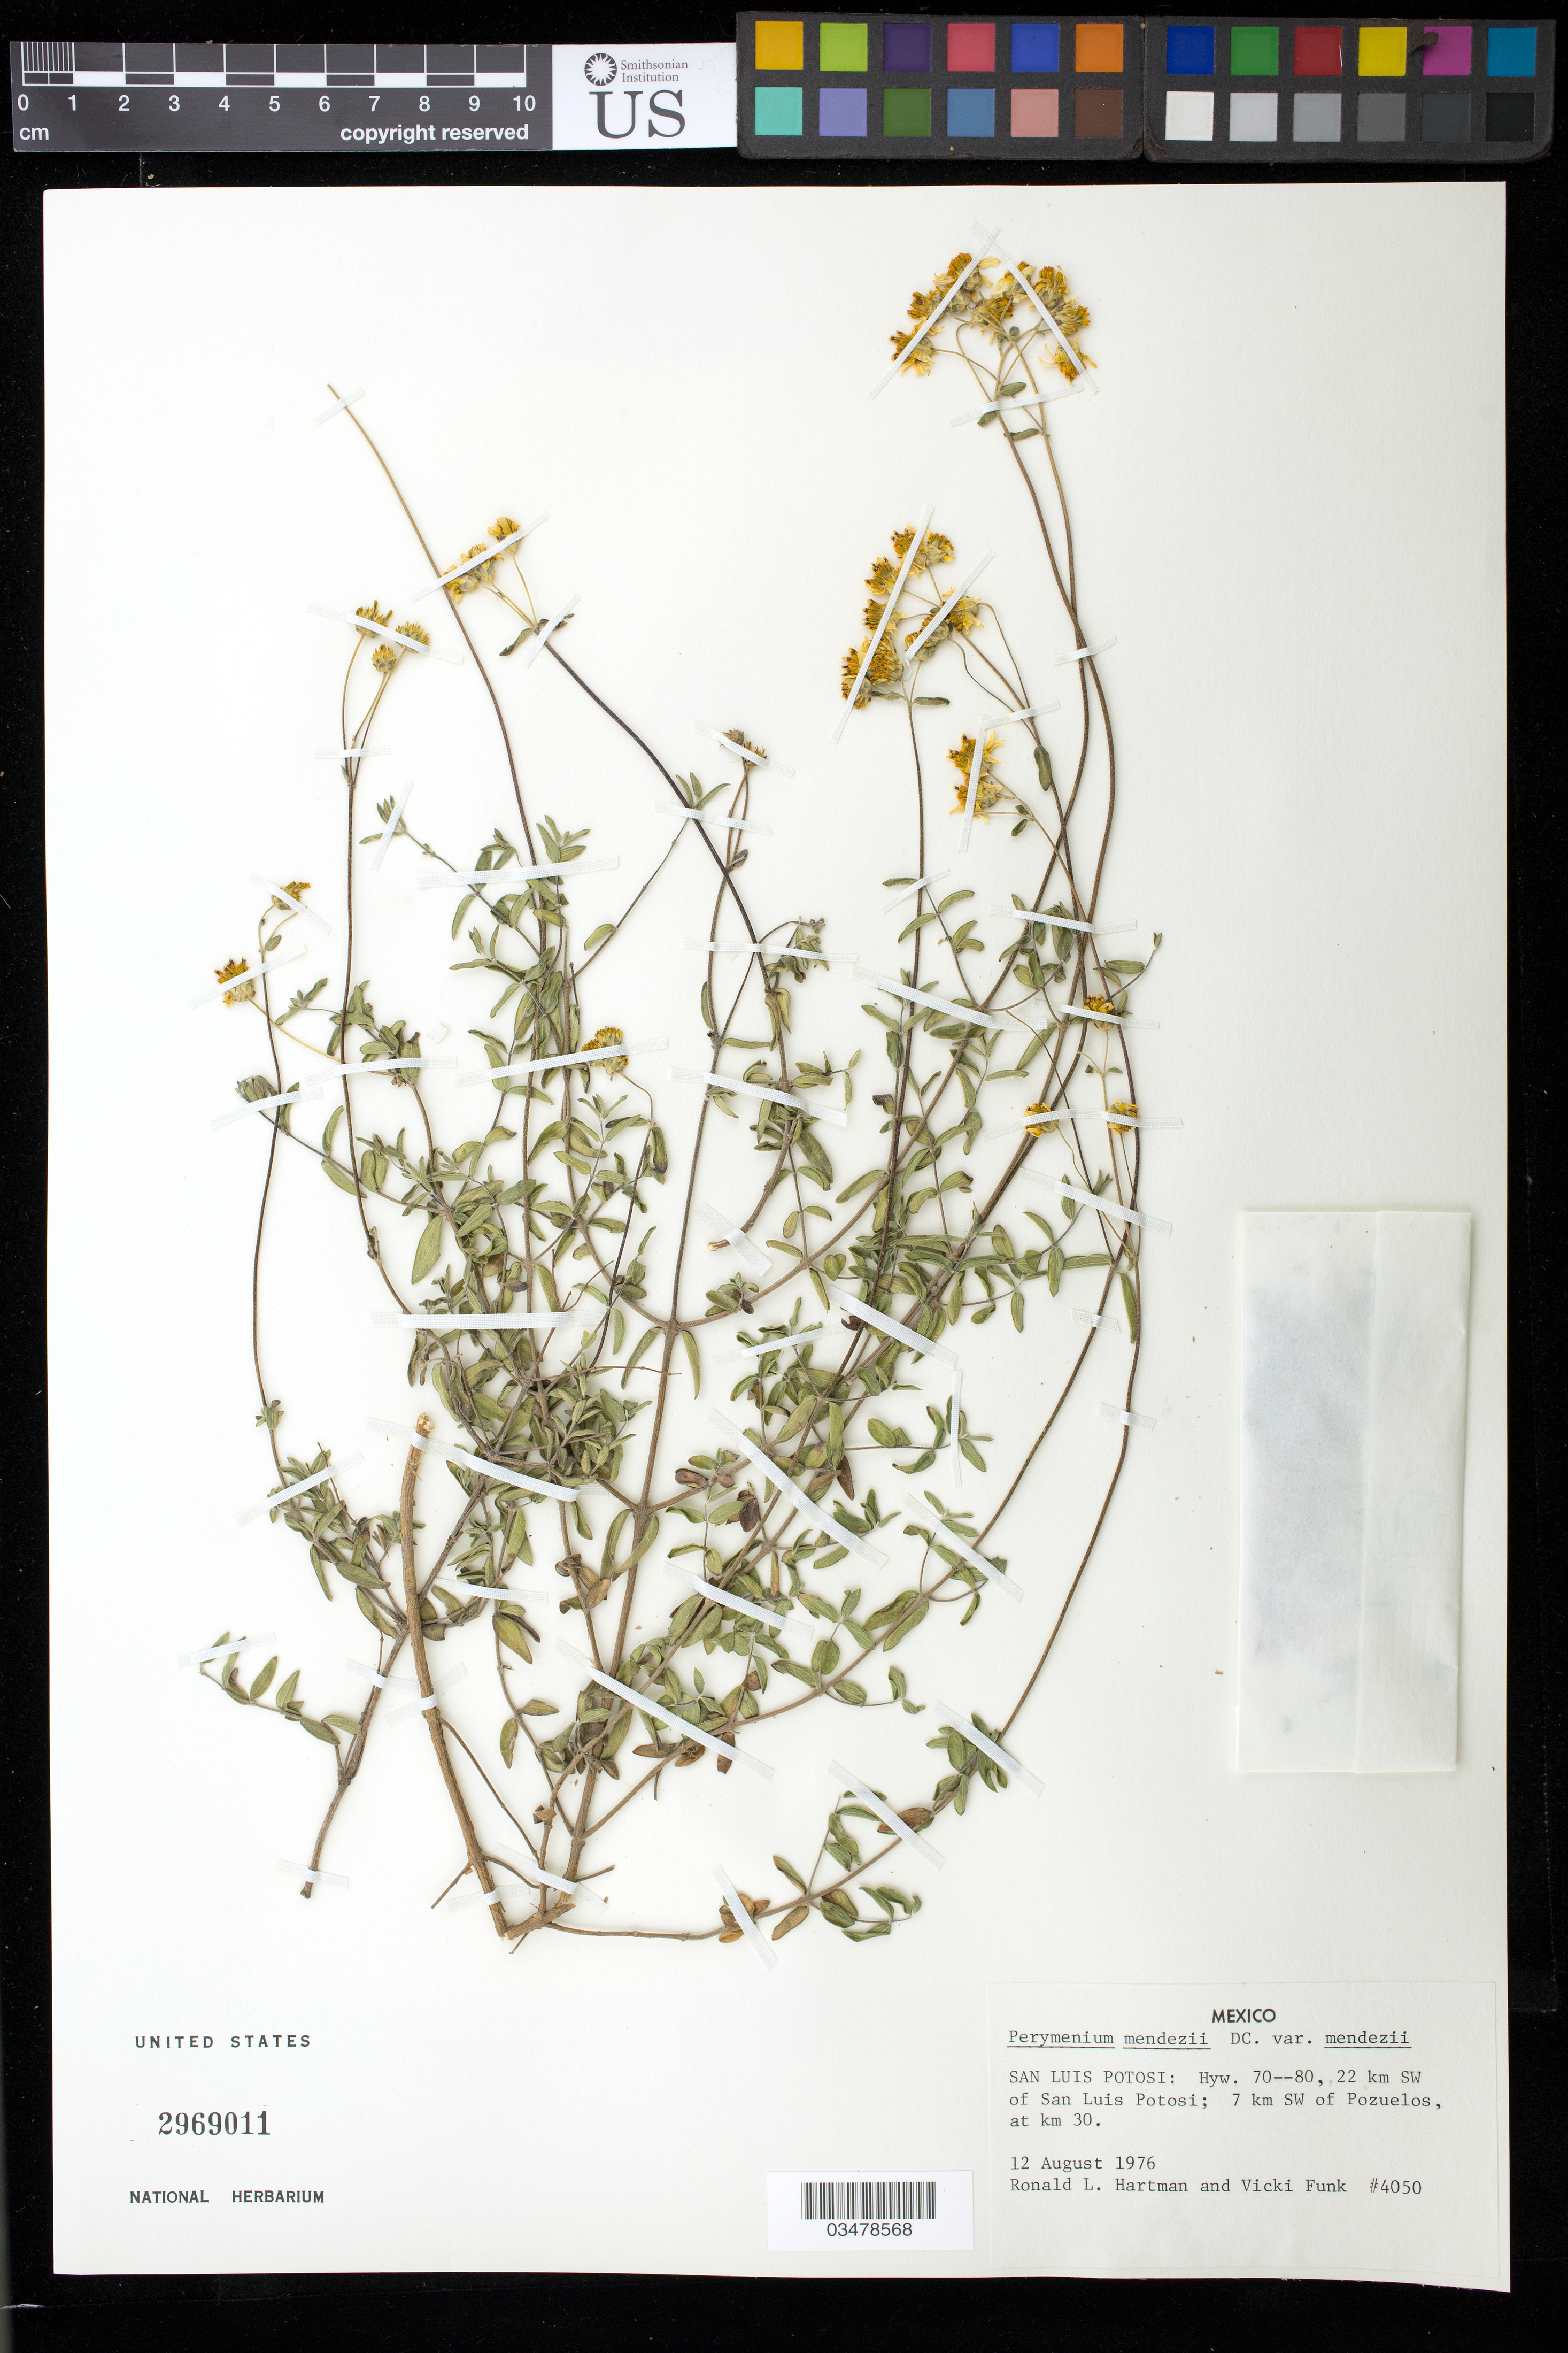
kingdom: Plantae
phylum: Tracheophyta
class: Magnoliopsida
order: Asterales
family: Asteraceae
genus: Perymenium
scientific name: Perymenium mendezii var. mendezii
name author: DC.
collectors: R. Hartman & V. Funk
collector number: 4050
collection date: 1976-08-12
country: Mexico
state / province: San Luis Potosi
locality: Hwy 70-80, 22 km SW of San Luis Potosi; 7 km SW of Pozuelos, at km 30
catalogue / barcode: US 2969011